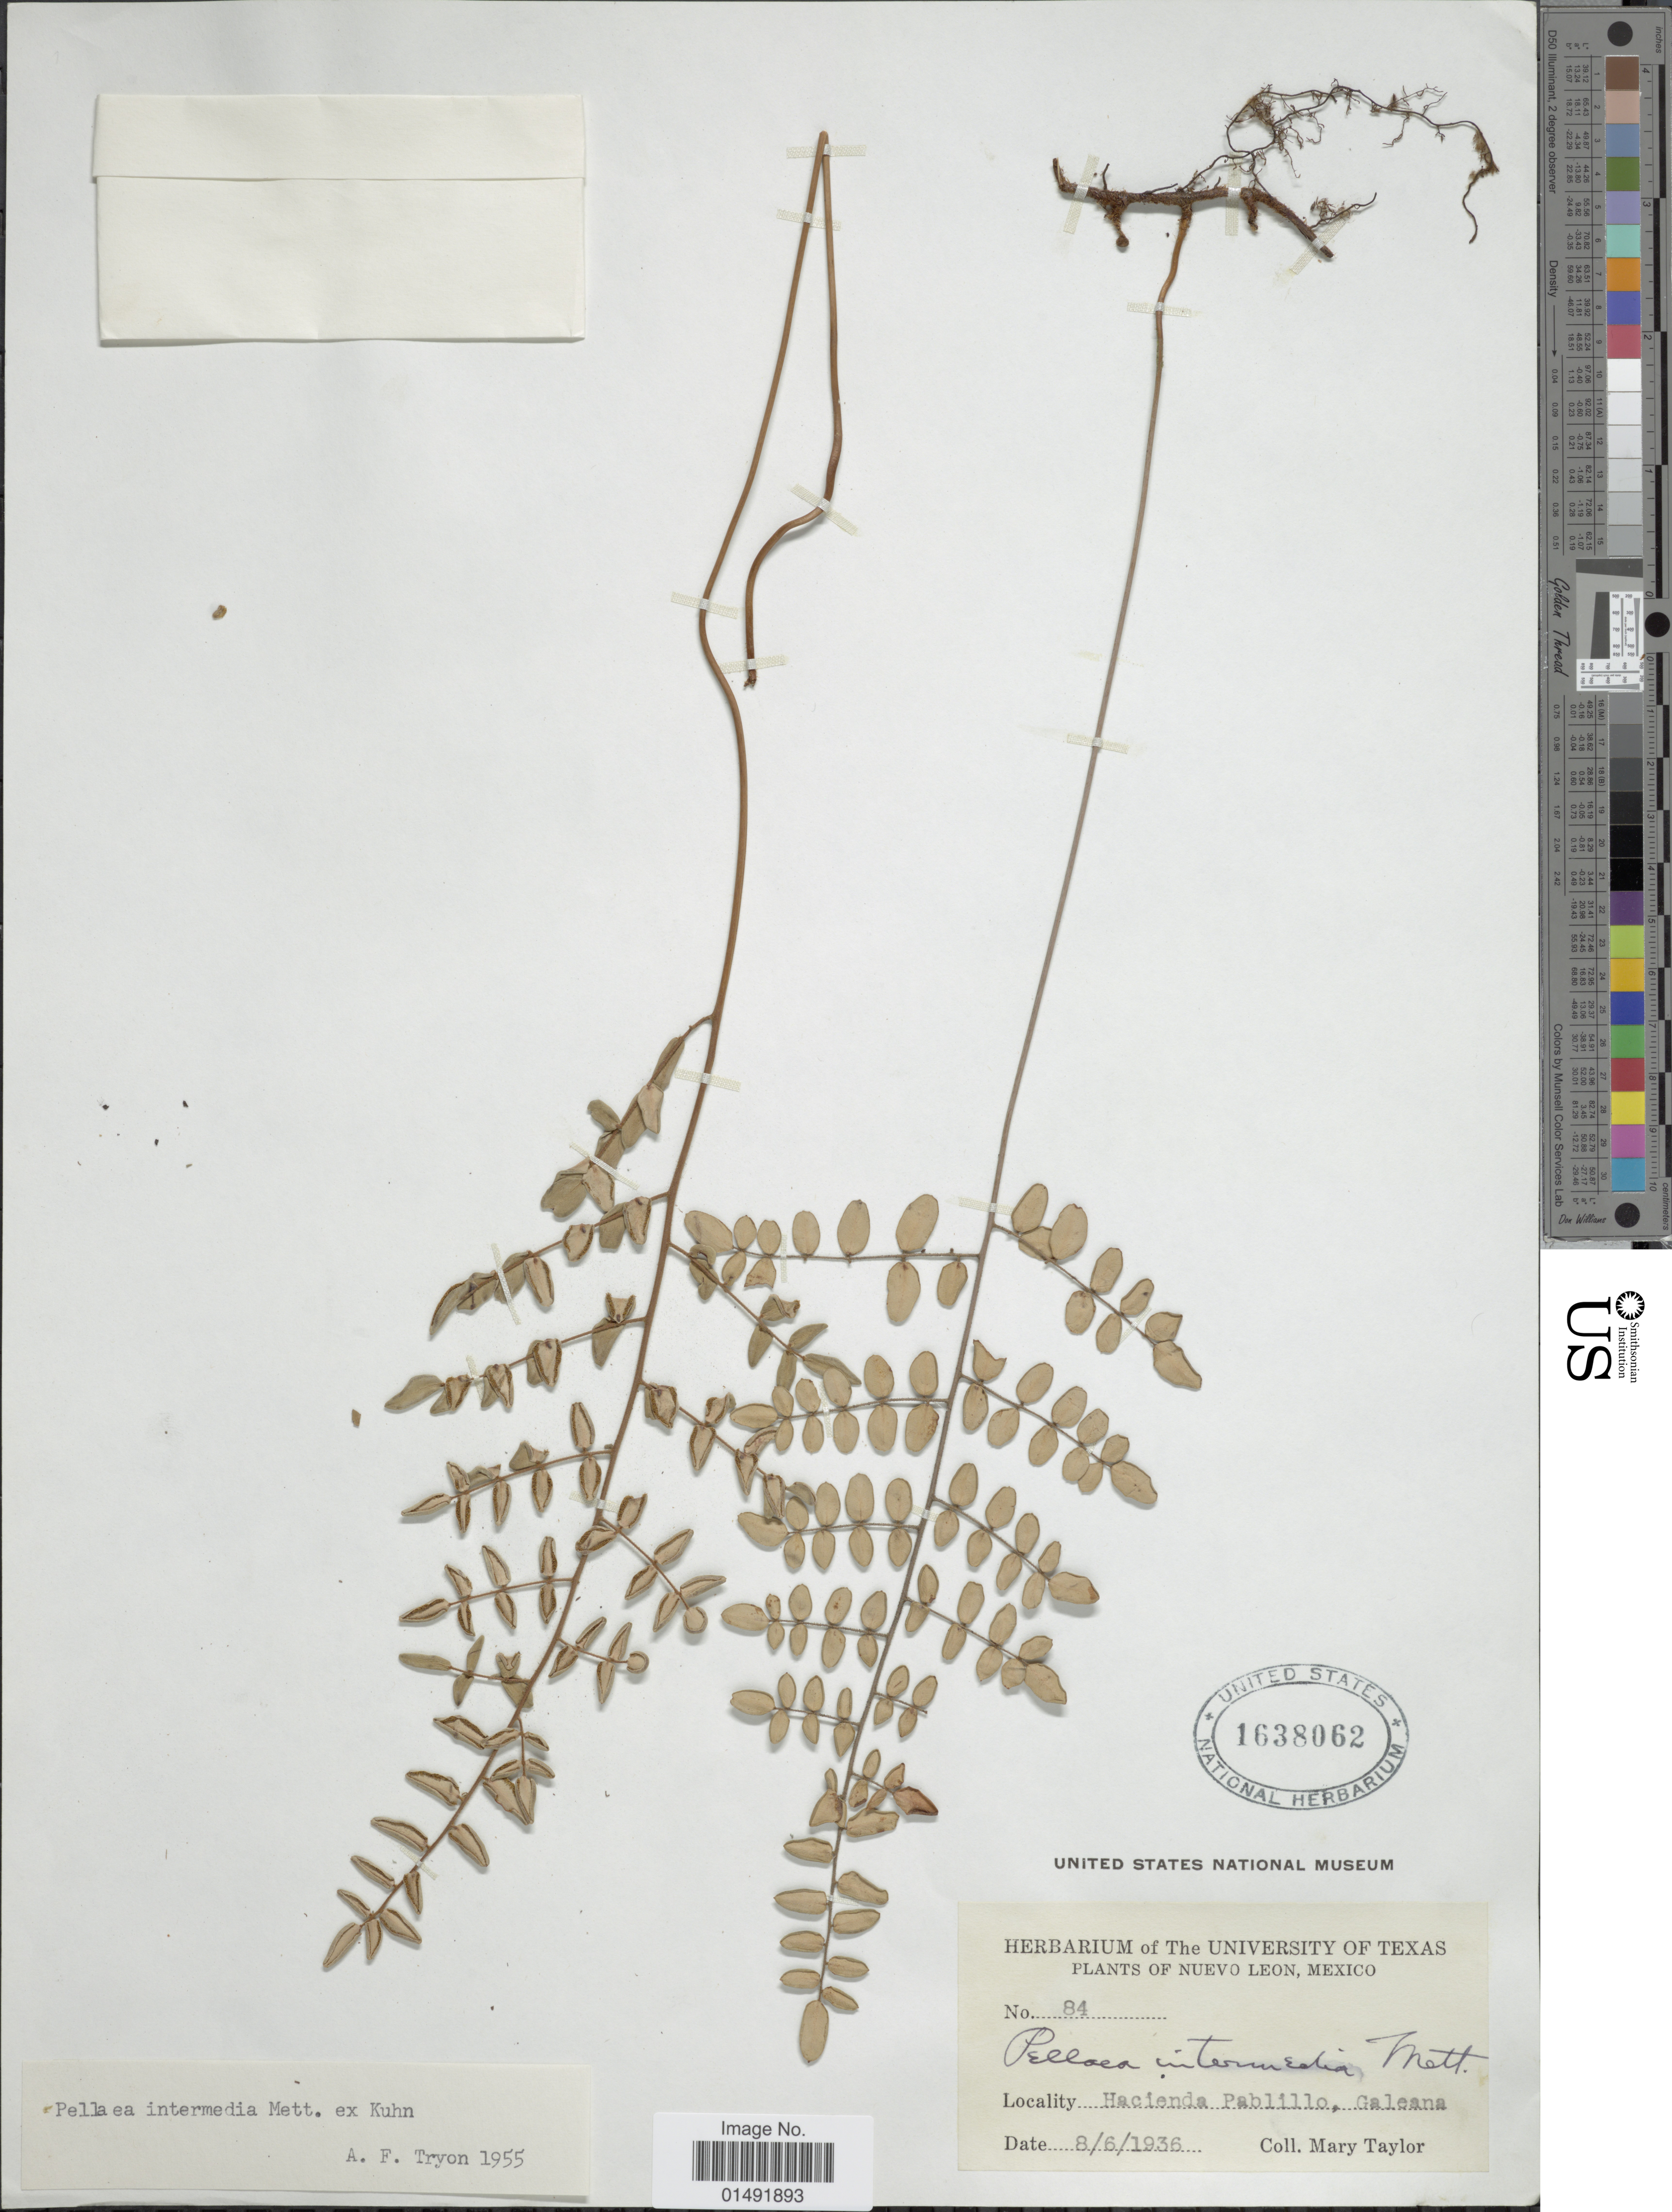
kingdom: Plantae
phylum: Tracheophyta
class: Polypodiopsida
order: Polypodiales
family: Pteridaceae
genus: Pellaea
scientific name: Pellaea intermedia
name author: Mett. ex Kuhn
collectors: M. S. Taylor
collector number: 84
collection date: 1936-06-08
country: Mexico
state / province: Nuevo León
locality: Hacienda Pablillo, Galeana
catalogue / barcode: US 1638062